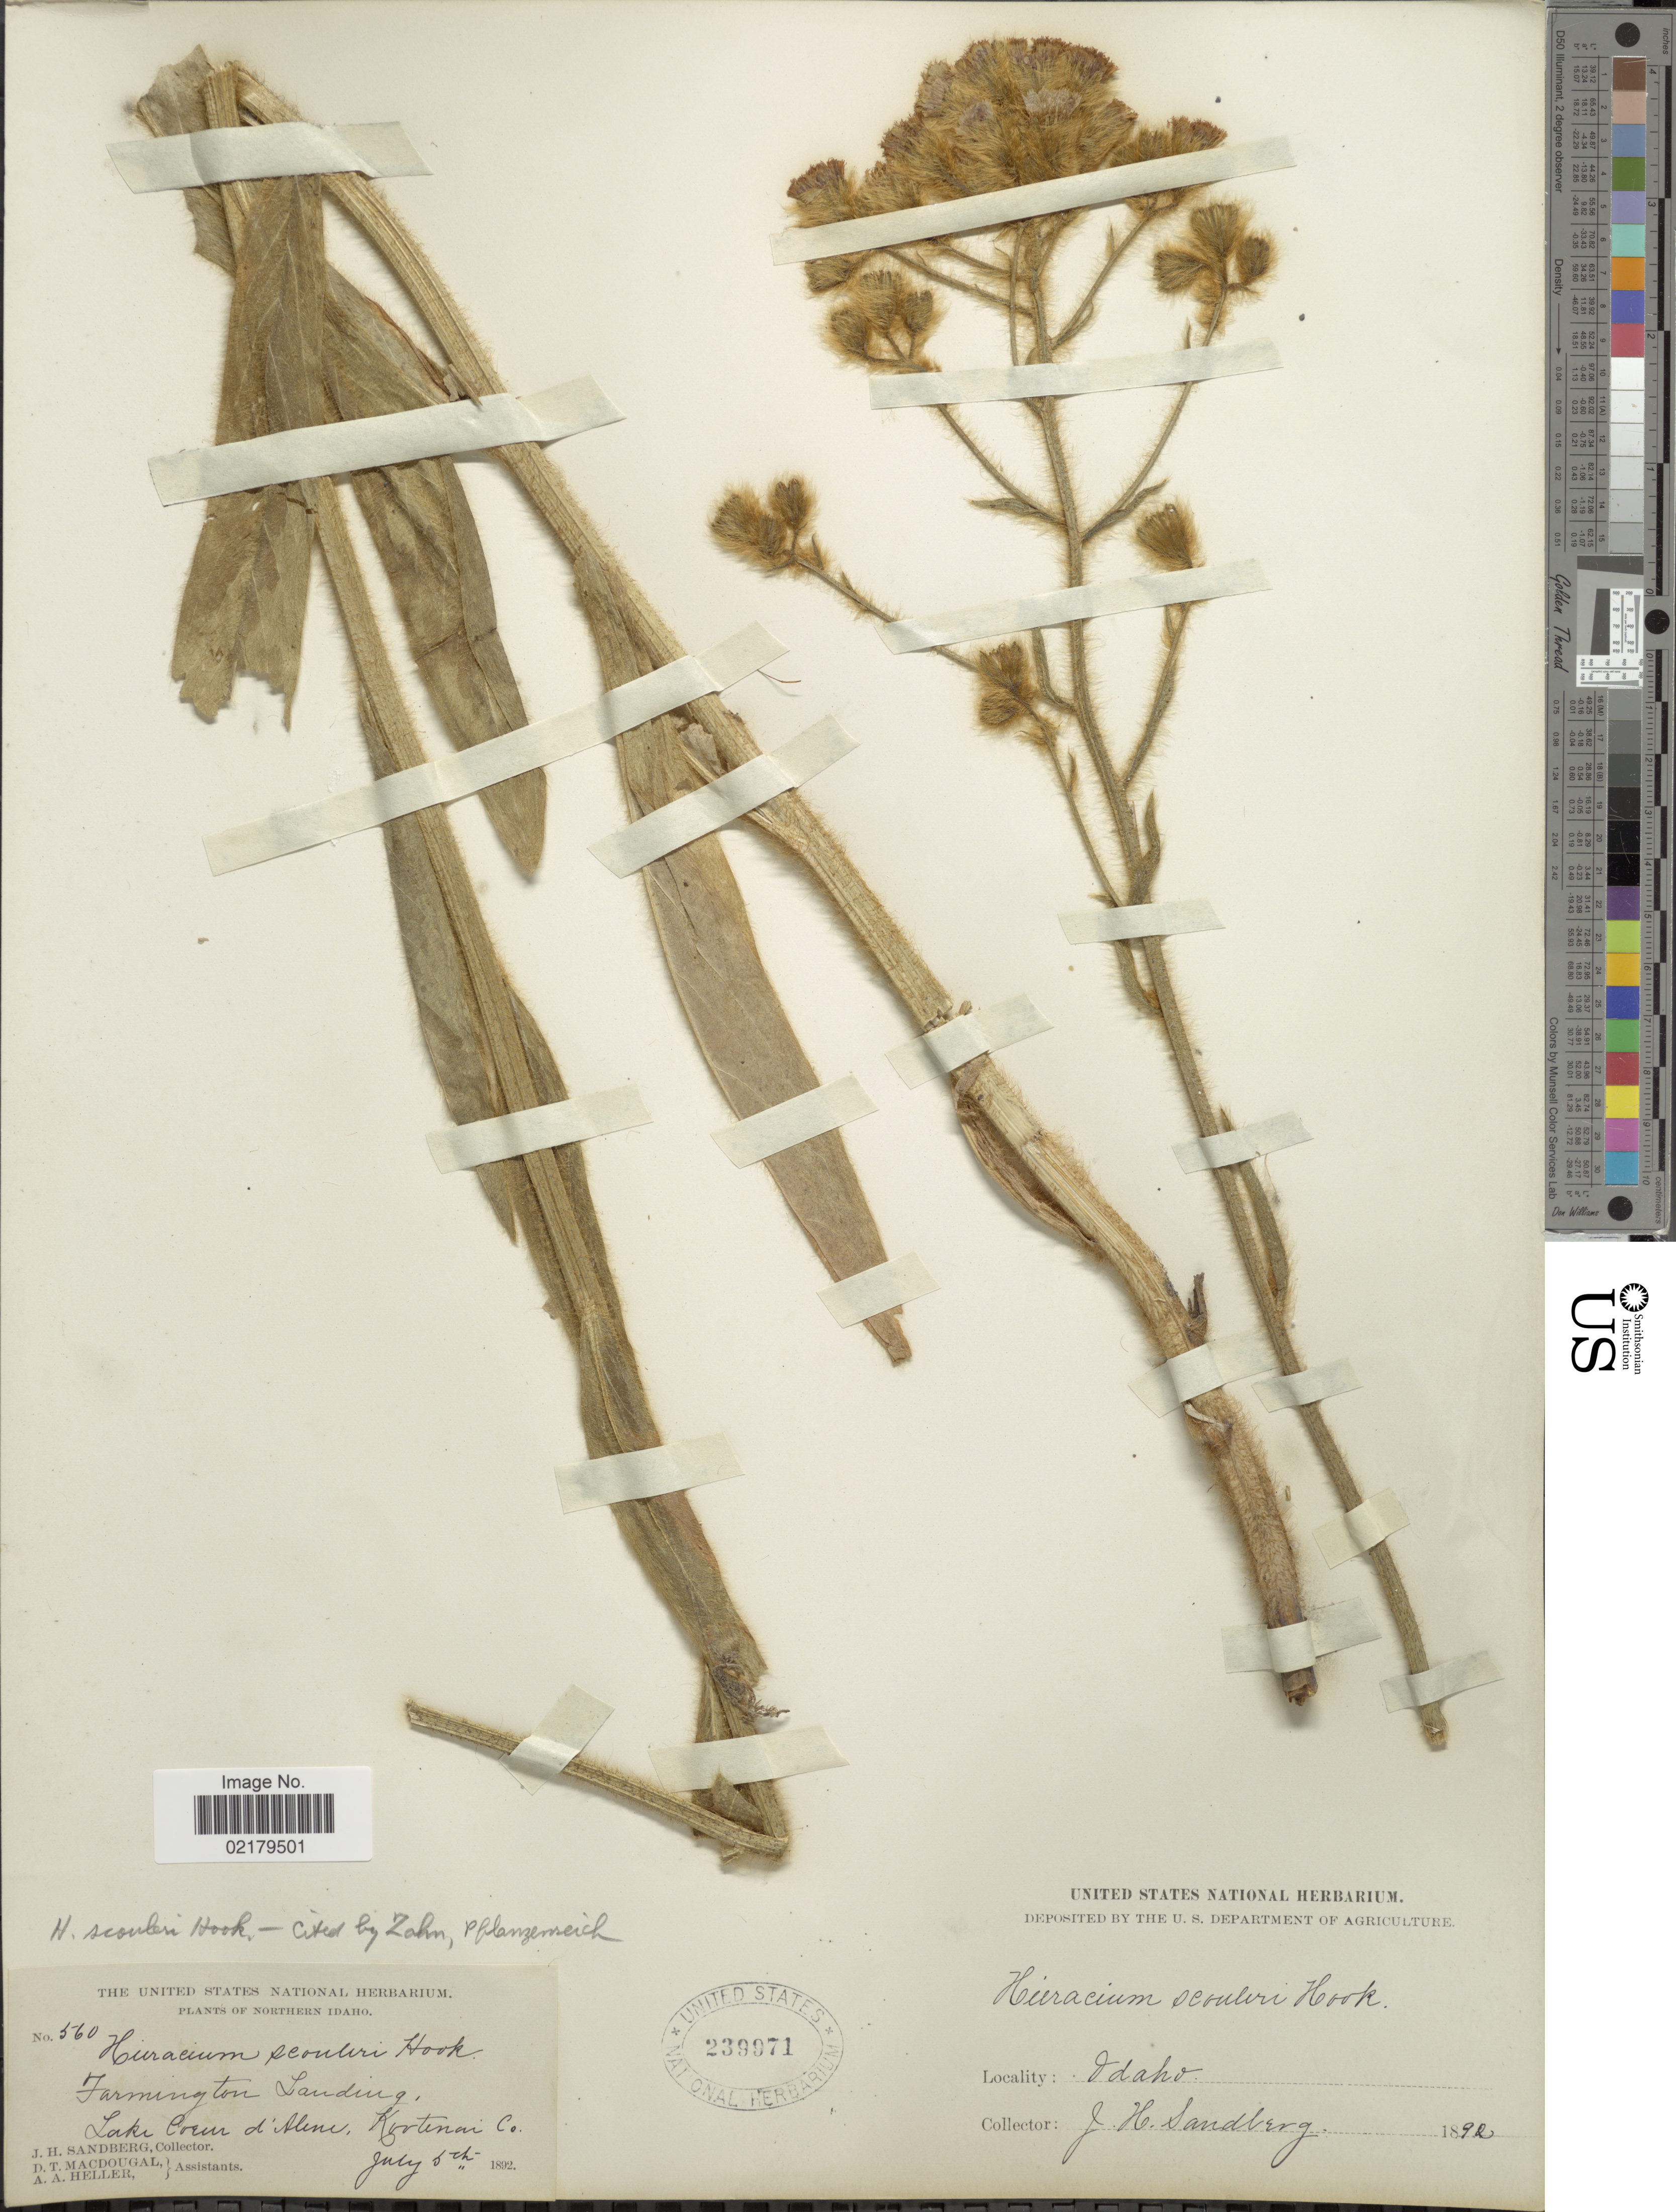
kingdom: Plantae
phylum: Tracheophyta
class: Magnoliopsida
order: Asterales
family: Asteraceae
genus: Hieracium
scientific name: Hieracium scouleri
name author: Hook.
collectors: J. H. Sandberg, D. T. MacDougal & A. A. Heller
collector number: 560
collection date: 1892-07-05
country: United States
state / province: Idaho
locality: Northern Idaho, Farmington Landing, Lake Coeur d'Alene, Kootenai Co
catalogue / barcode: US 239971